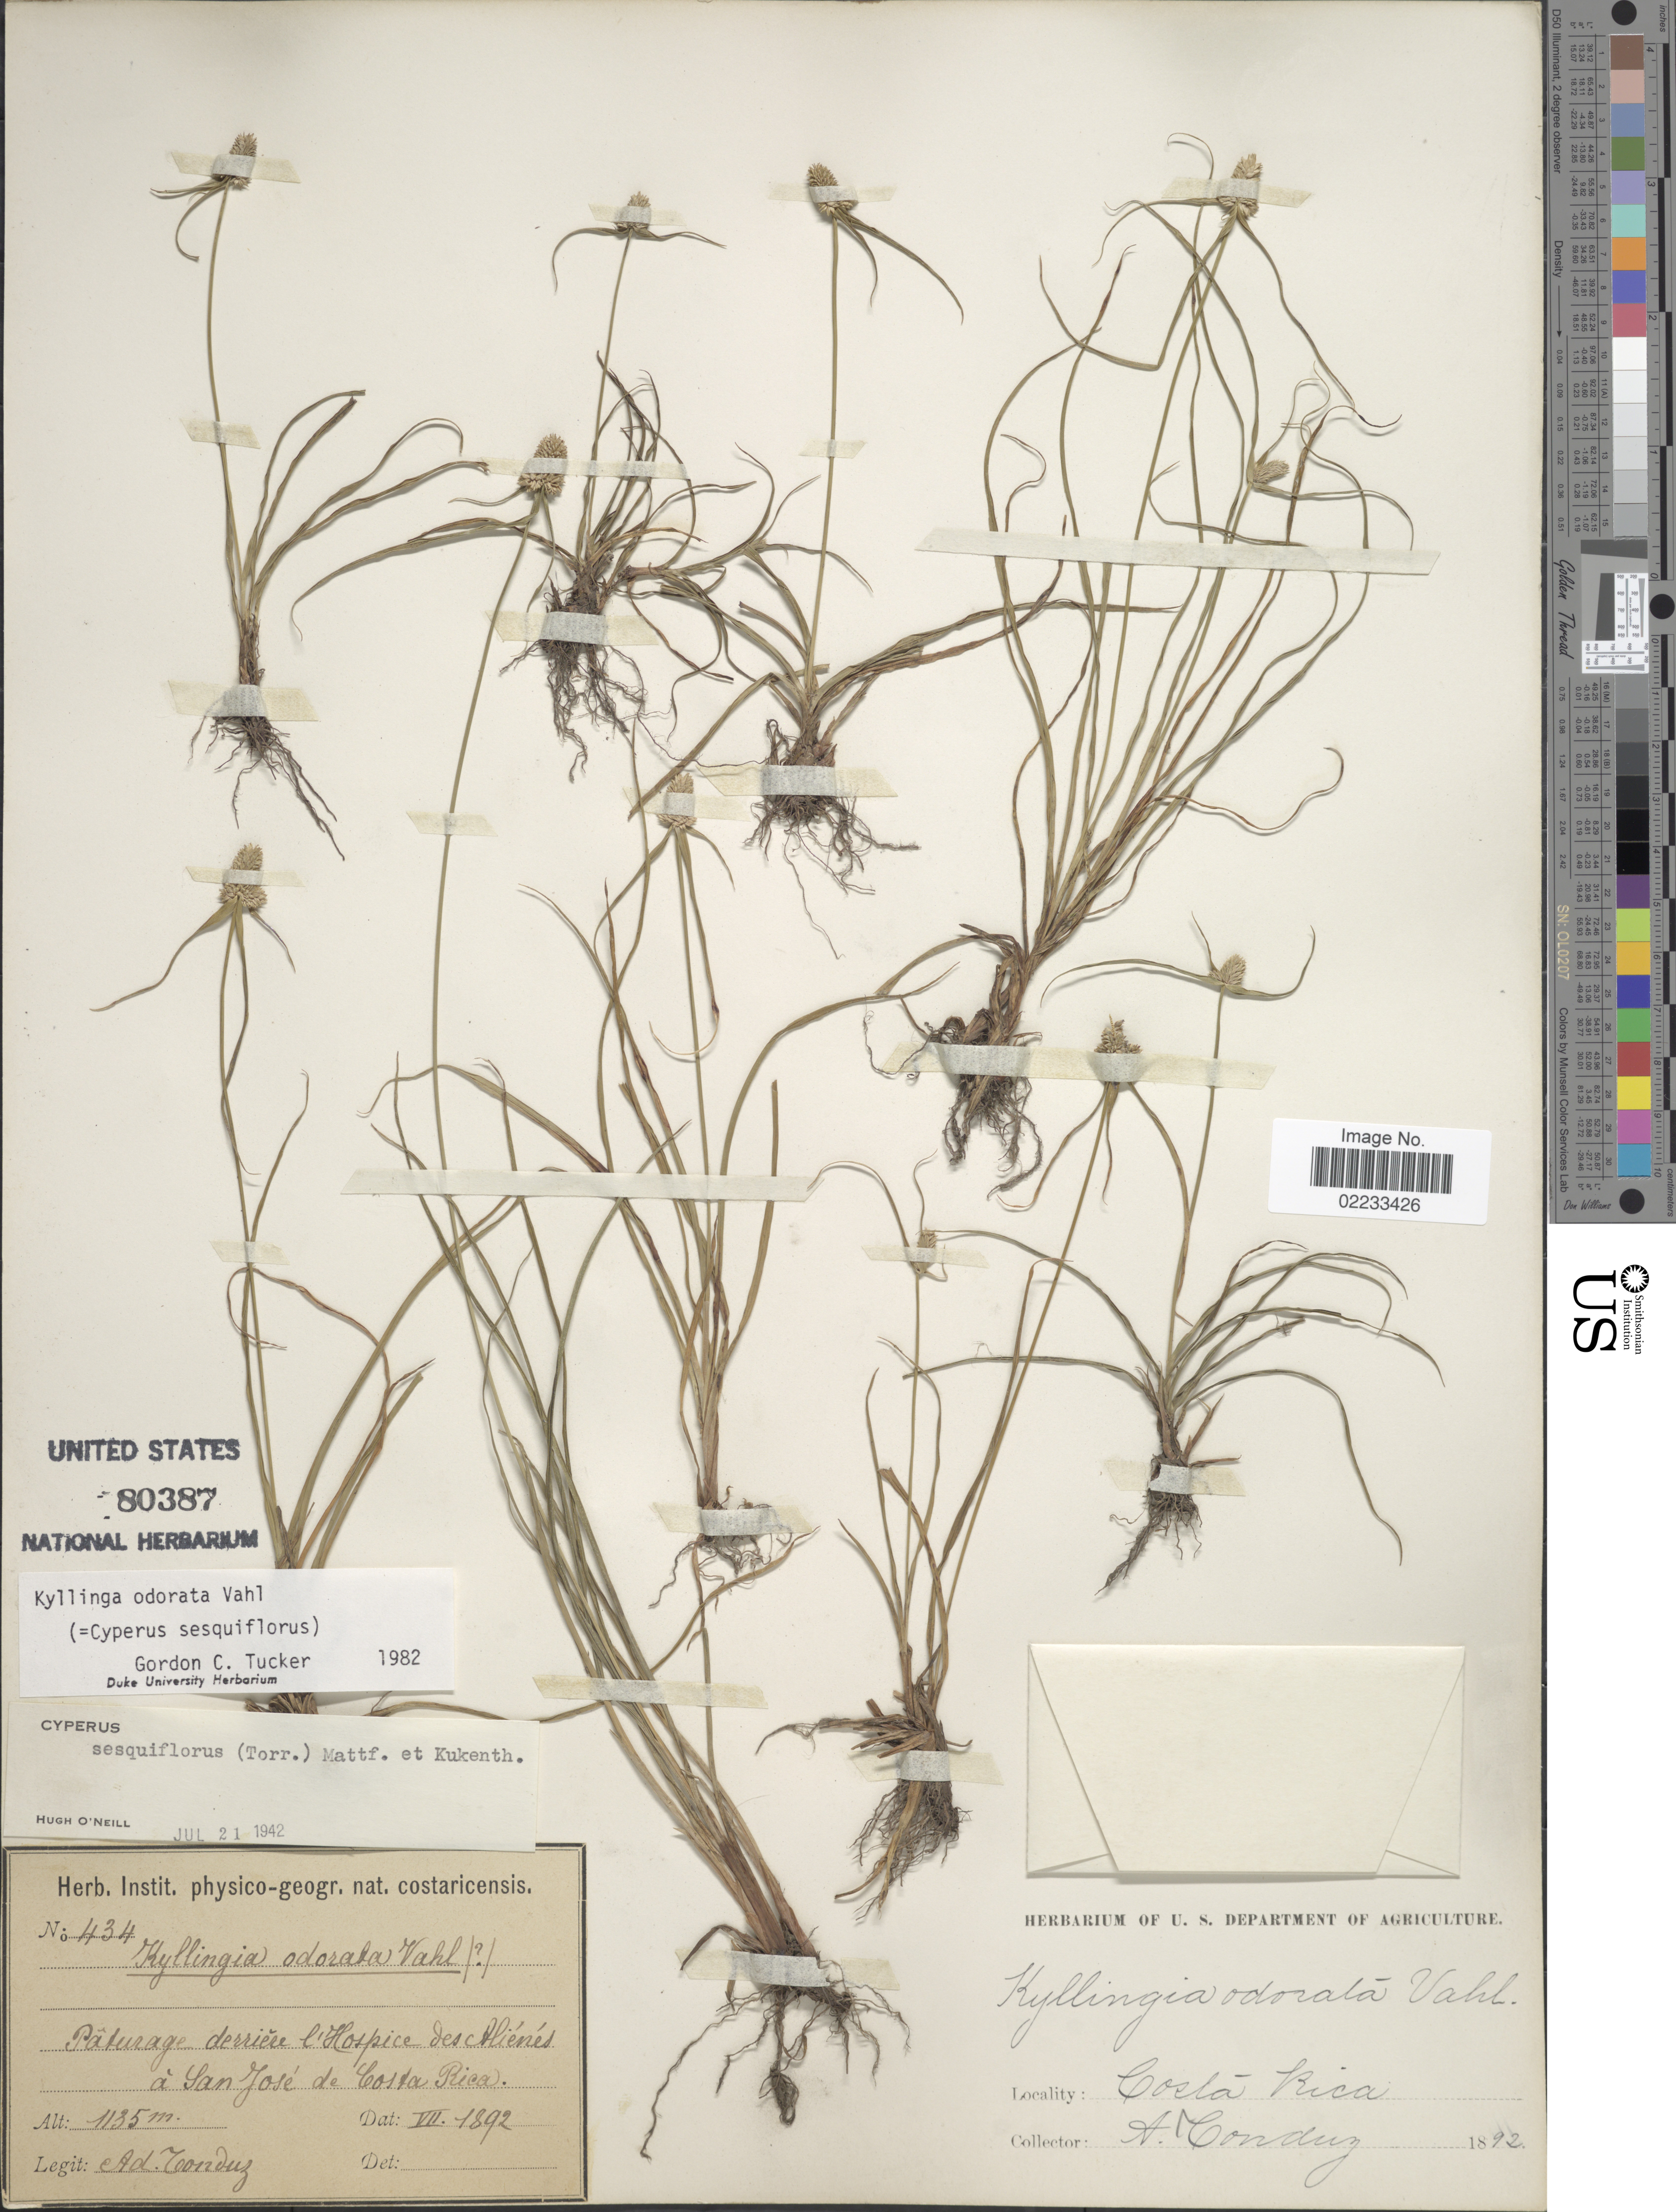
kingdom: Plantae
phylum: Tracheophyta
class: Liliopsida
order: Poales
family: Cyperaceae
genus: Cyperus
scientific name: Cyperus sesquiflorus subsp. sesquiflorus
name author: (Torr.) Mattf. & Kük.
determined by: Strong, M. T., (US), Smithsonian Institution - National Museum of Natural History (UNITED STATES)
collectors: A. Tonduz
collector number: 434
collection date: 1891-07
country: Costa Rica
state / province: San José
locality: Paturage derriere l'Hospice des Alienes a San Jose de Costa Rica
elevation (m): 1135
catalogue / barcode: US 80387